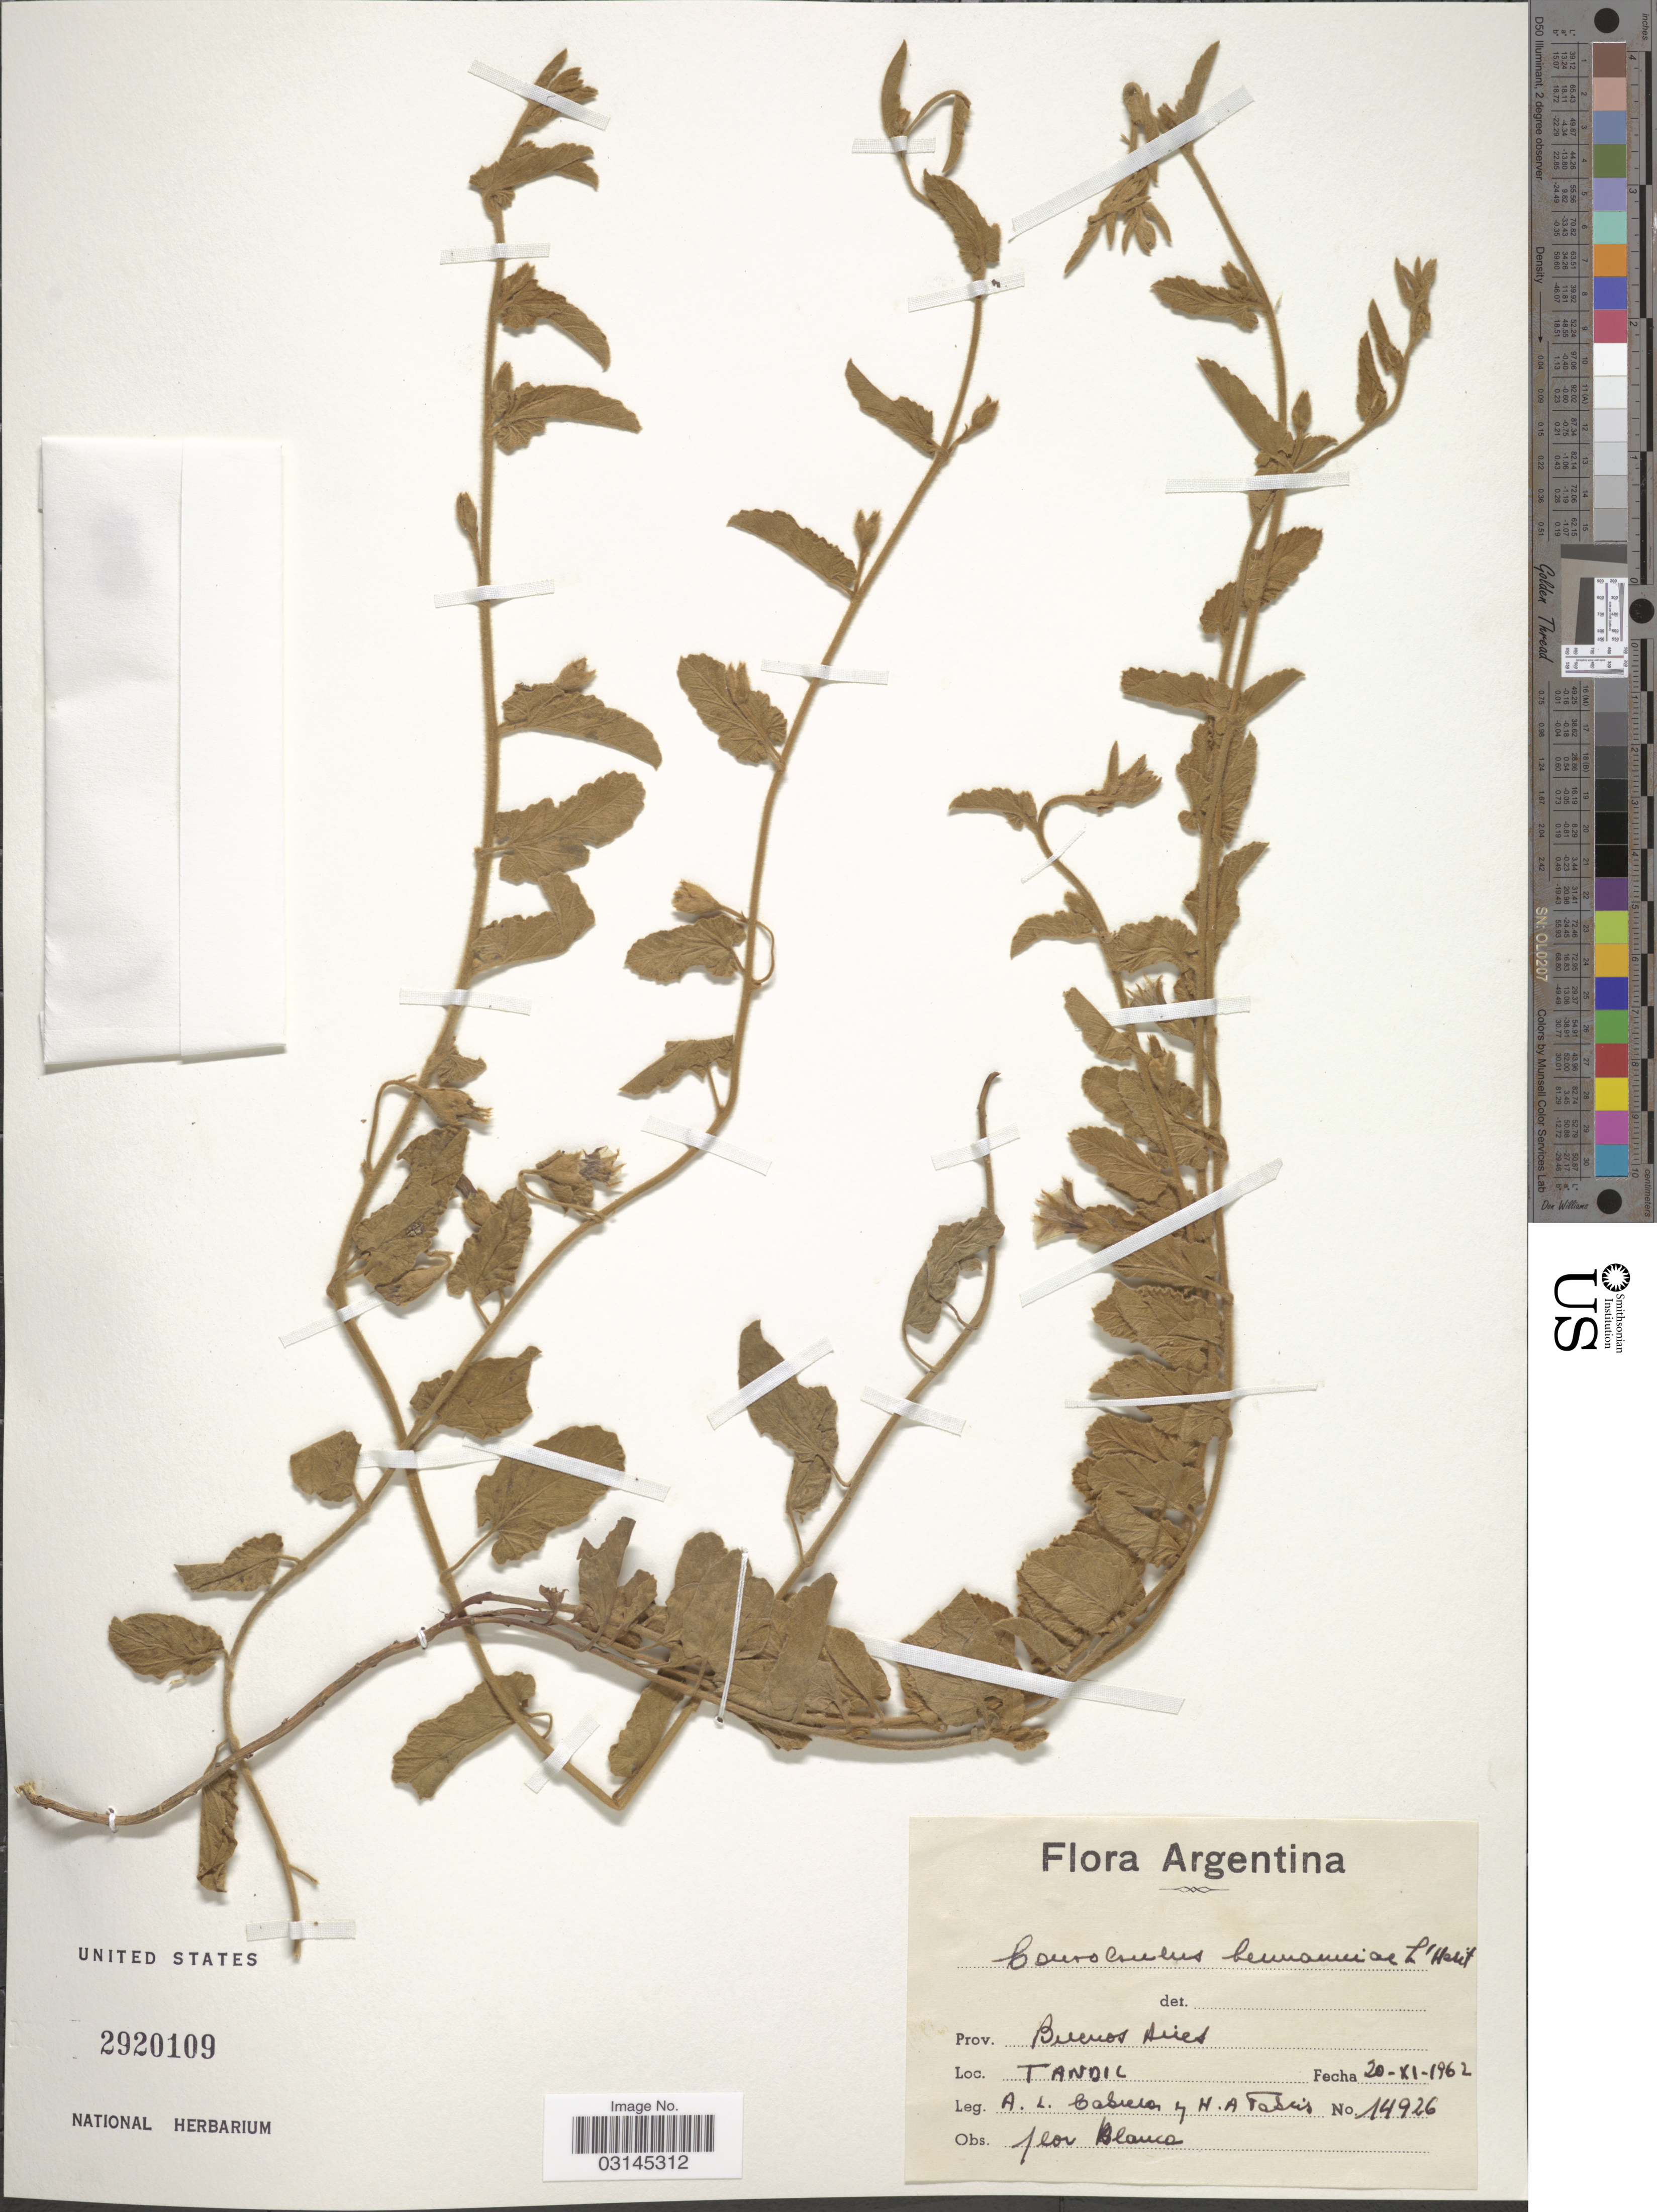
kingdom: Plantae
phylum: Tracheophyta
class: Magnoliopsida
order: Solanales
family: Convolvulaceae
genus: Convolvulus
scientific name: Convolvulus hermanniae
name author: L'Hér.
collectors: A. L. Cabrera & H. Fasus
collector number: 14926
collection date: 1962-11-20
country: Argentina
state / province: Buenos Aires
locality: Tandil.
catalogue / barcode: US 2920109